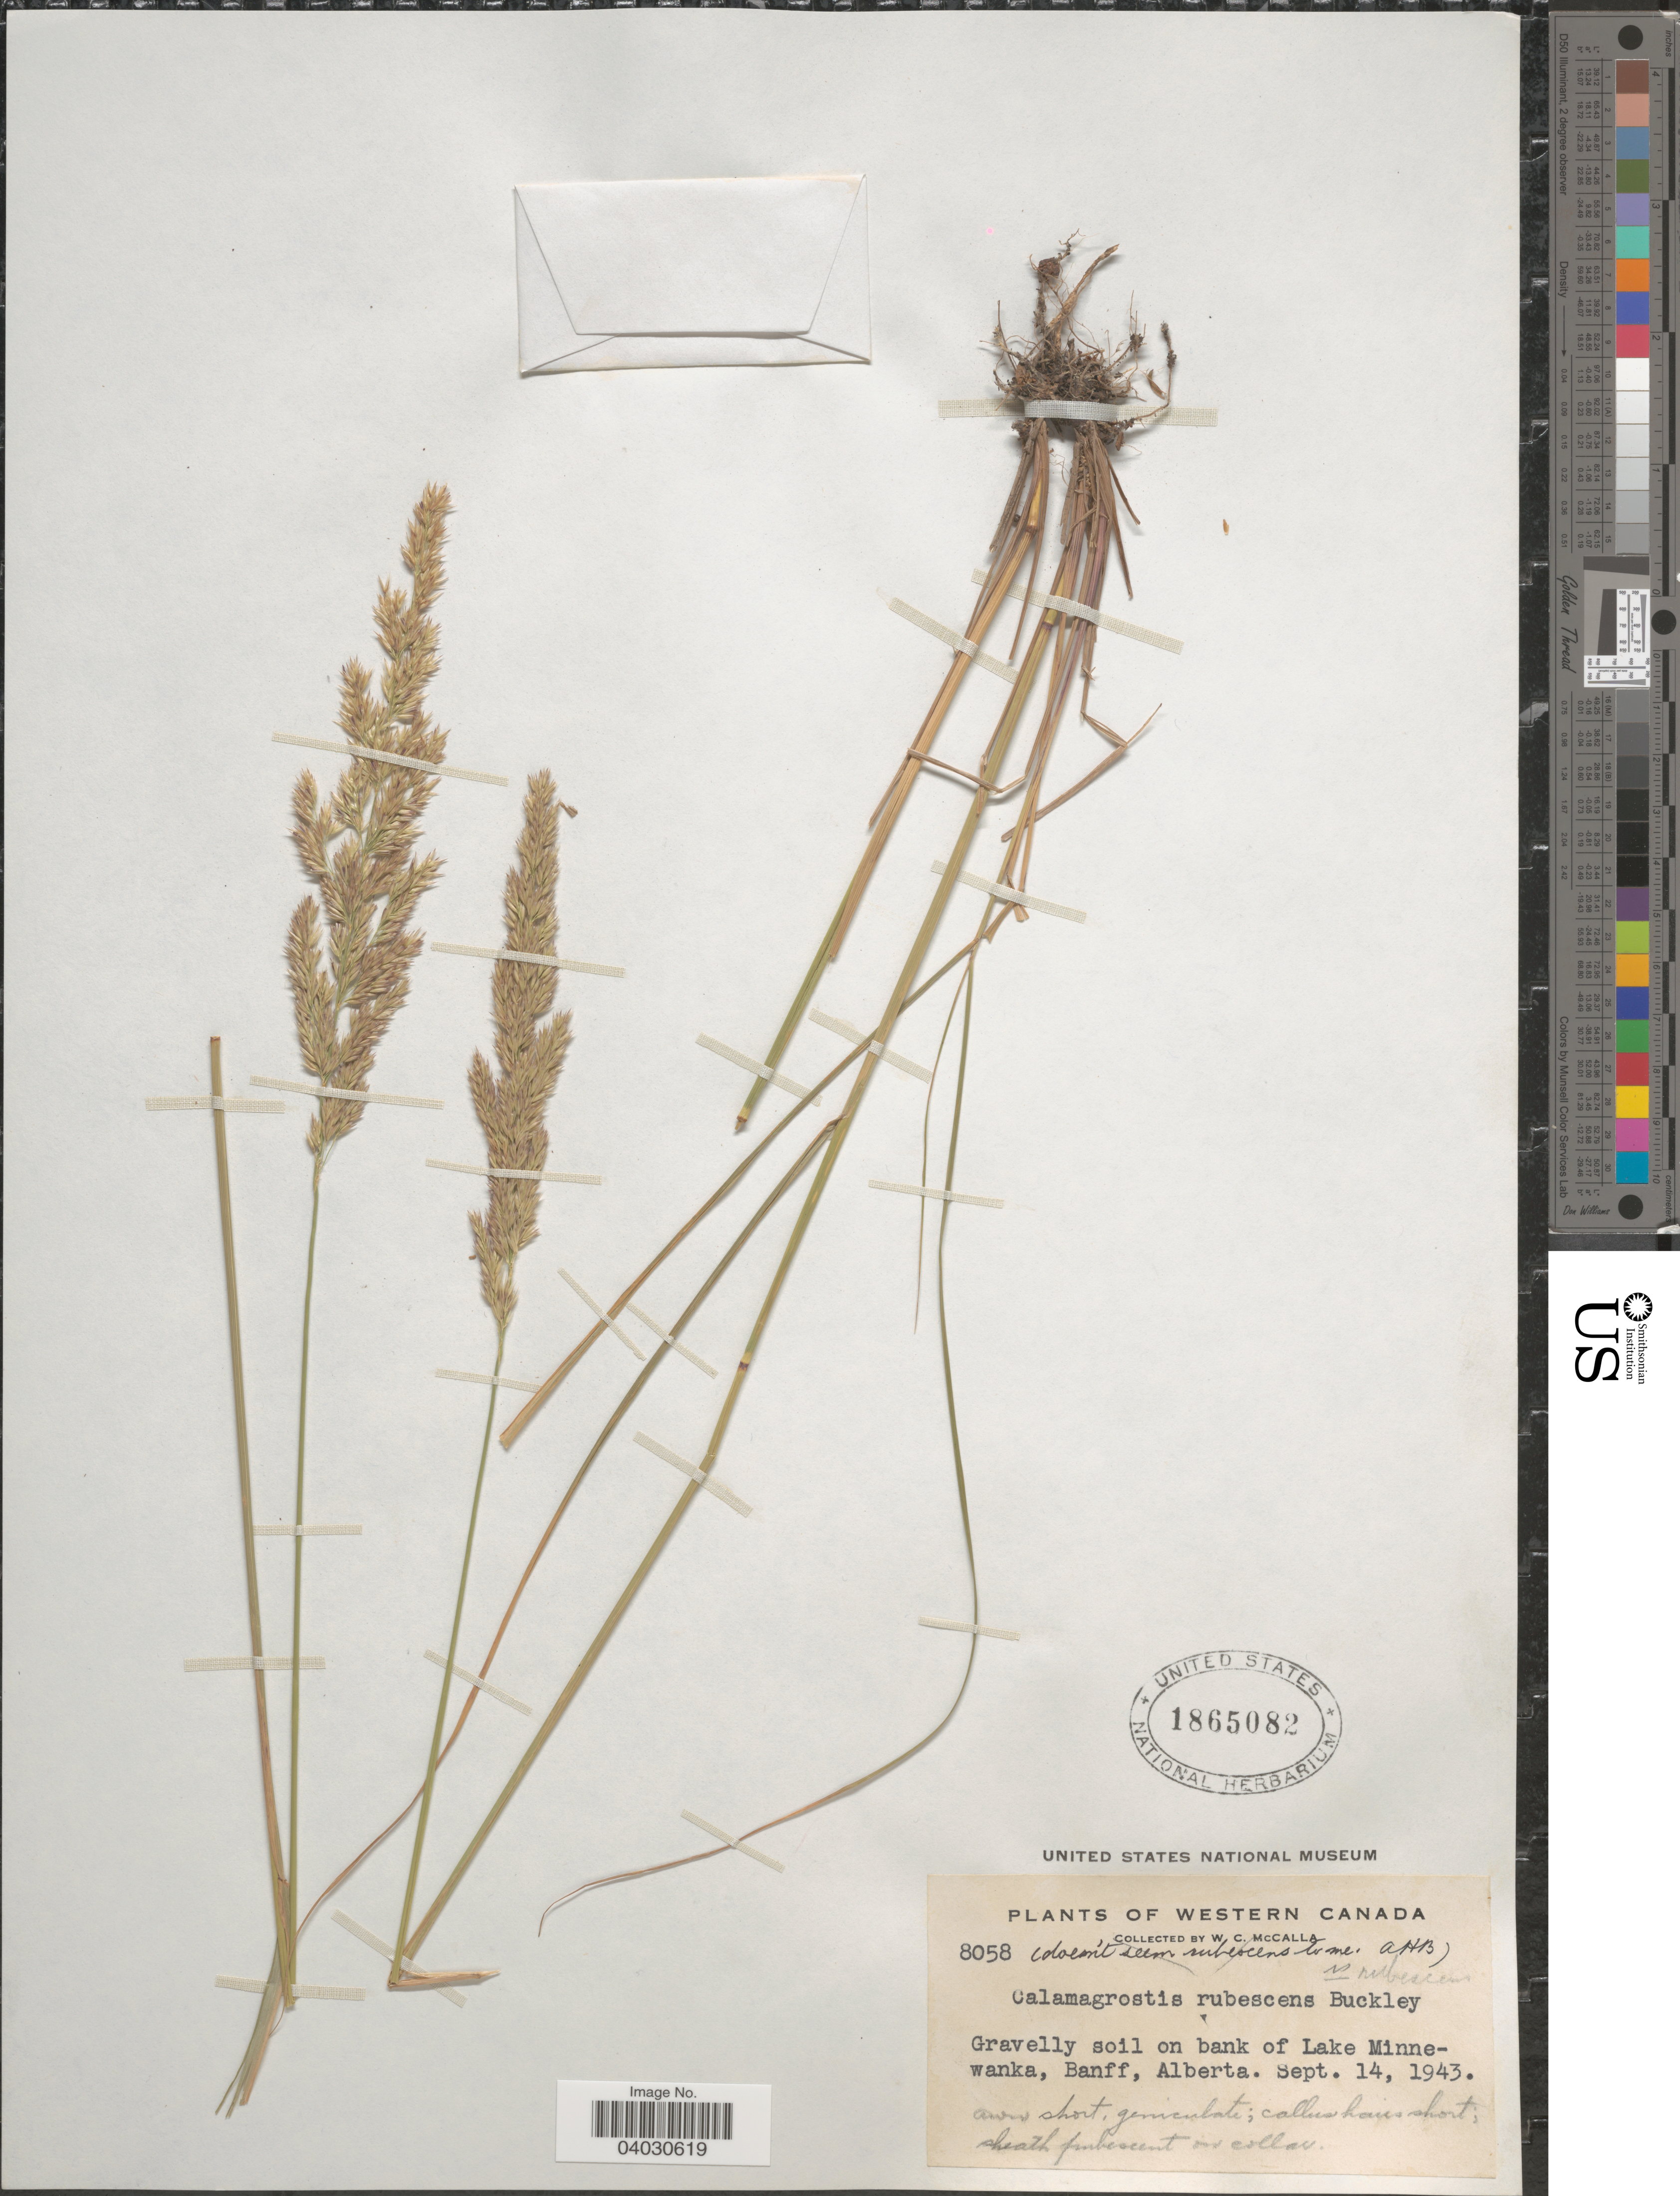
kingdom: Plantae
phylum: Tracheophyta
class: Liliopsida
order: Poales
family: Poaceae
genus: Calamagrostis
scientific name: Calamagrostis rubescens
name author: Buckley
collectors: W. McCalla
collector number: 8058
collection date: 1943-09-14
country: Canada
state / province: Alberta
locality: Western Canada. Gravelly soil on bank of Lake Minnewanka, Banff.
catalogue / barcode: US 1865082